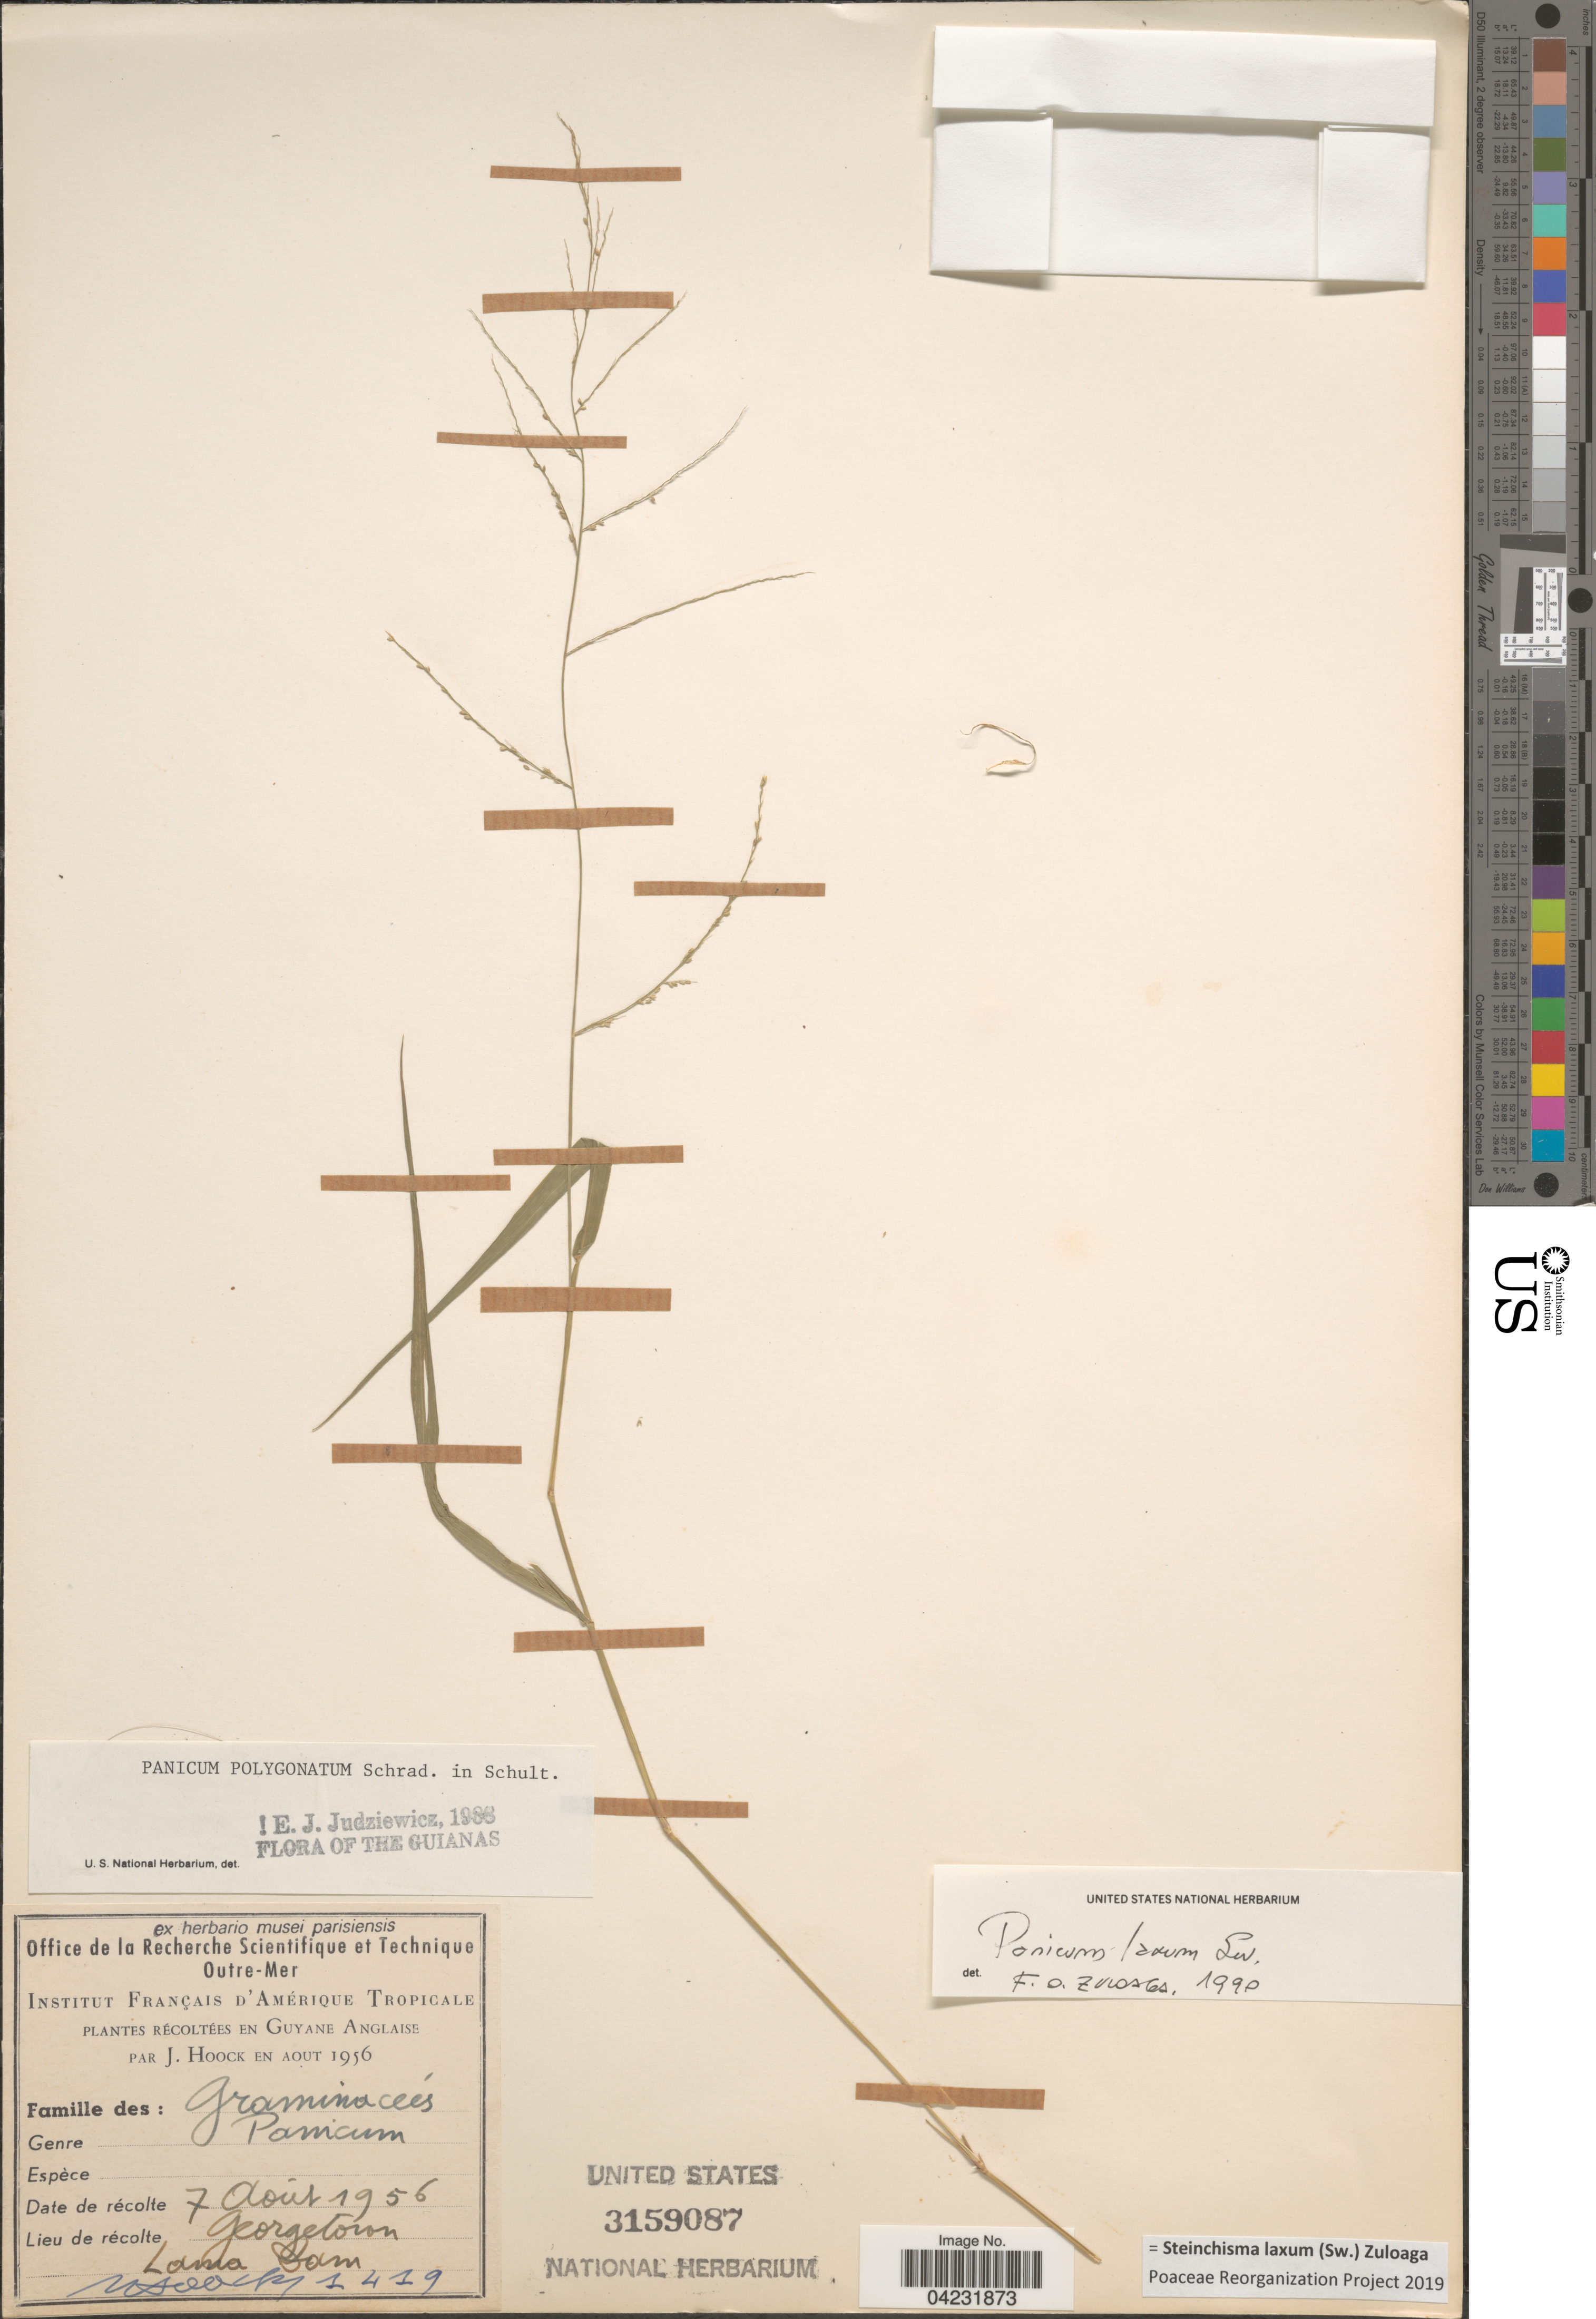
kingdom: Plantae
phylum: Tracheophyta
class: Liliopsida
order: Poales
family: Poaceae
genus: Steinchisma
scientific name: Steinchisma laxum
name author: (Sw.) Zuloaga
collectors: J. Hoock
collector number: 1419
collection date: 1956-08-07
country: Guyana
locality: Georgetown. Guyane Anglaise. Lama Dam.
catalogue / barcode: US 3159087